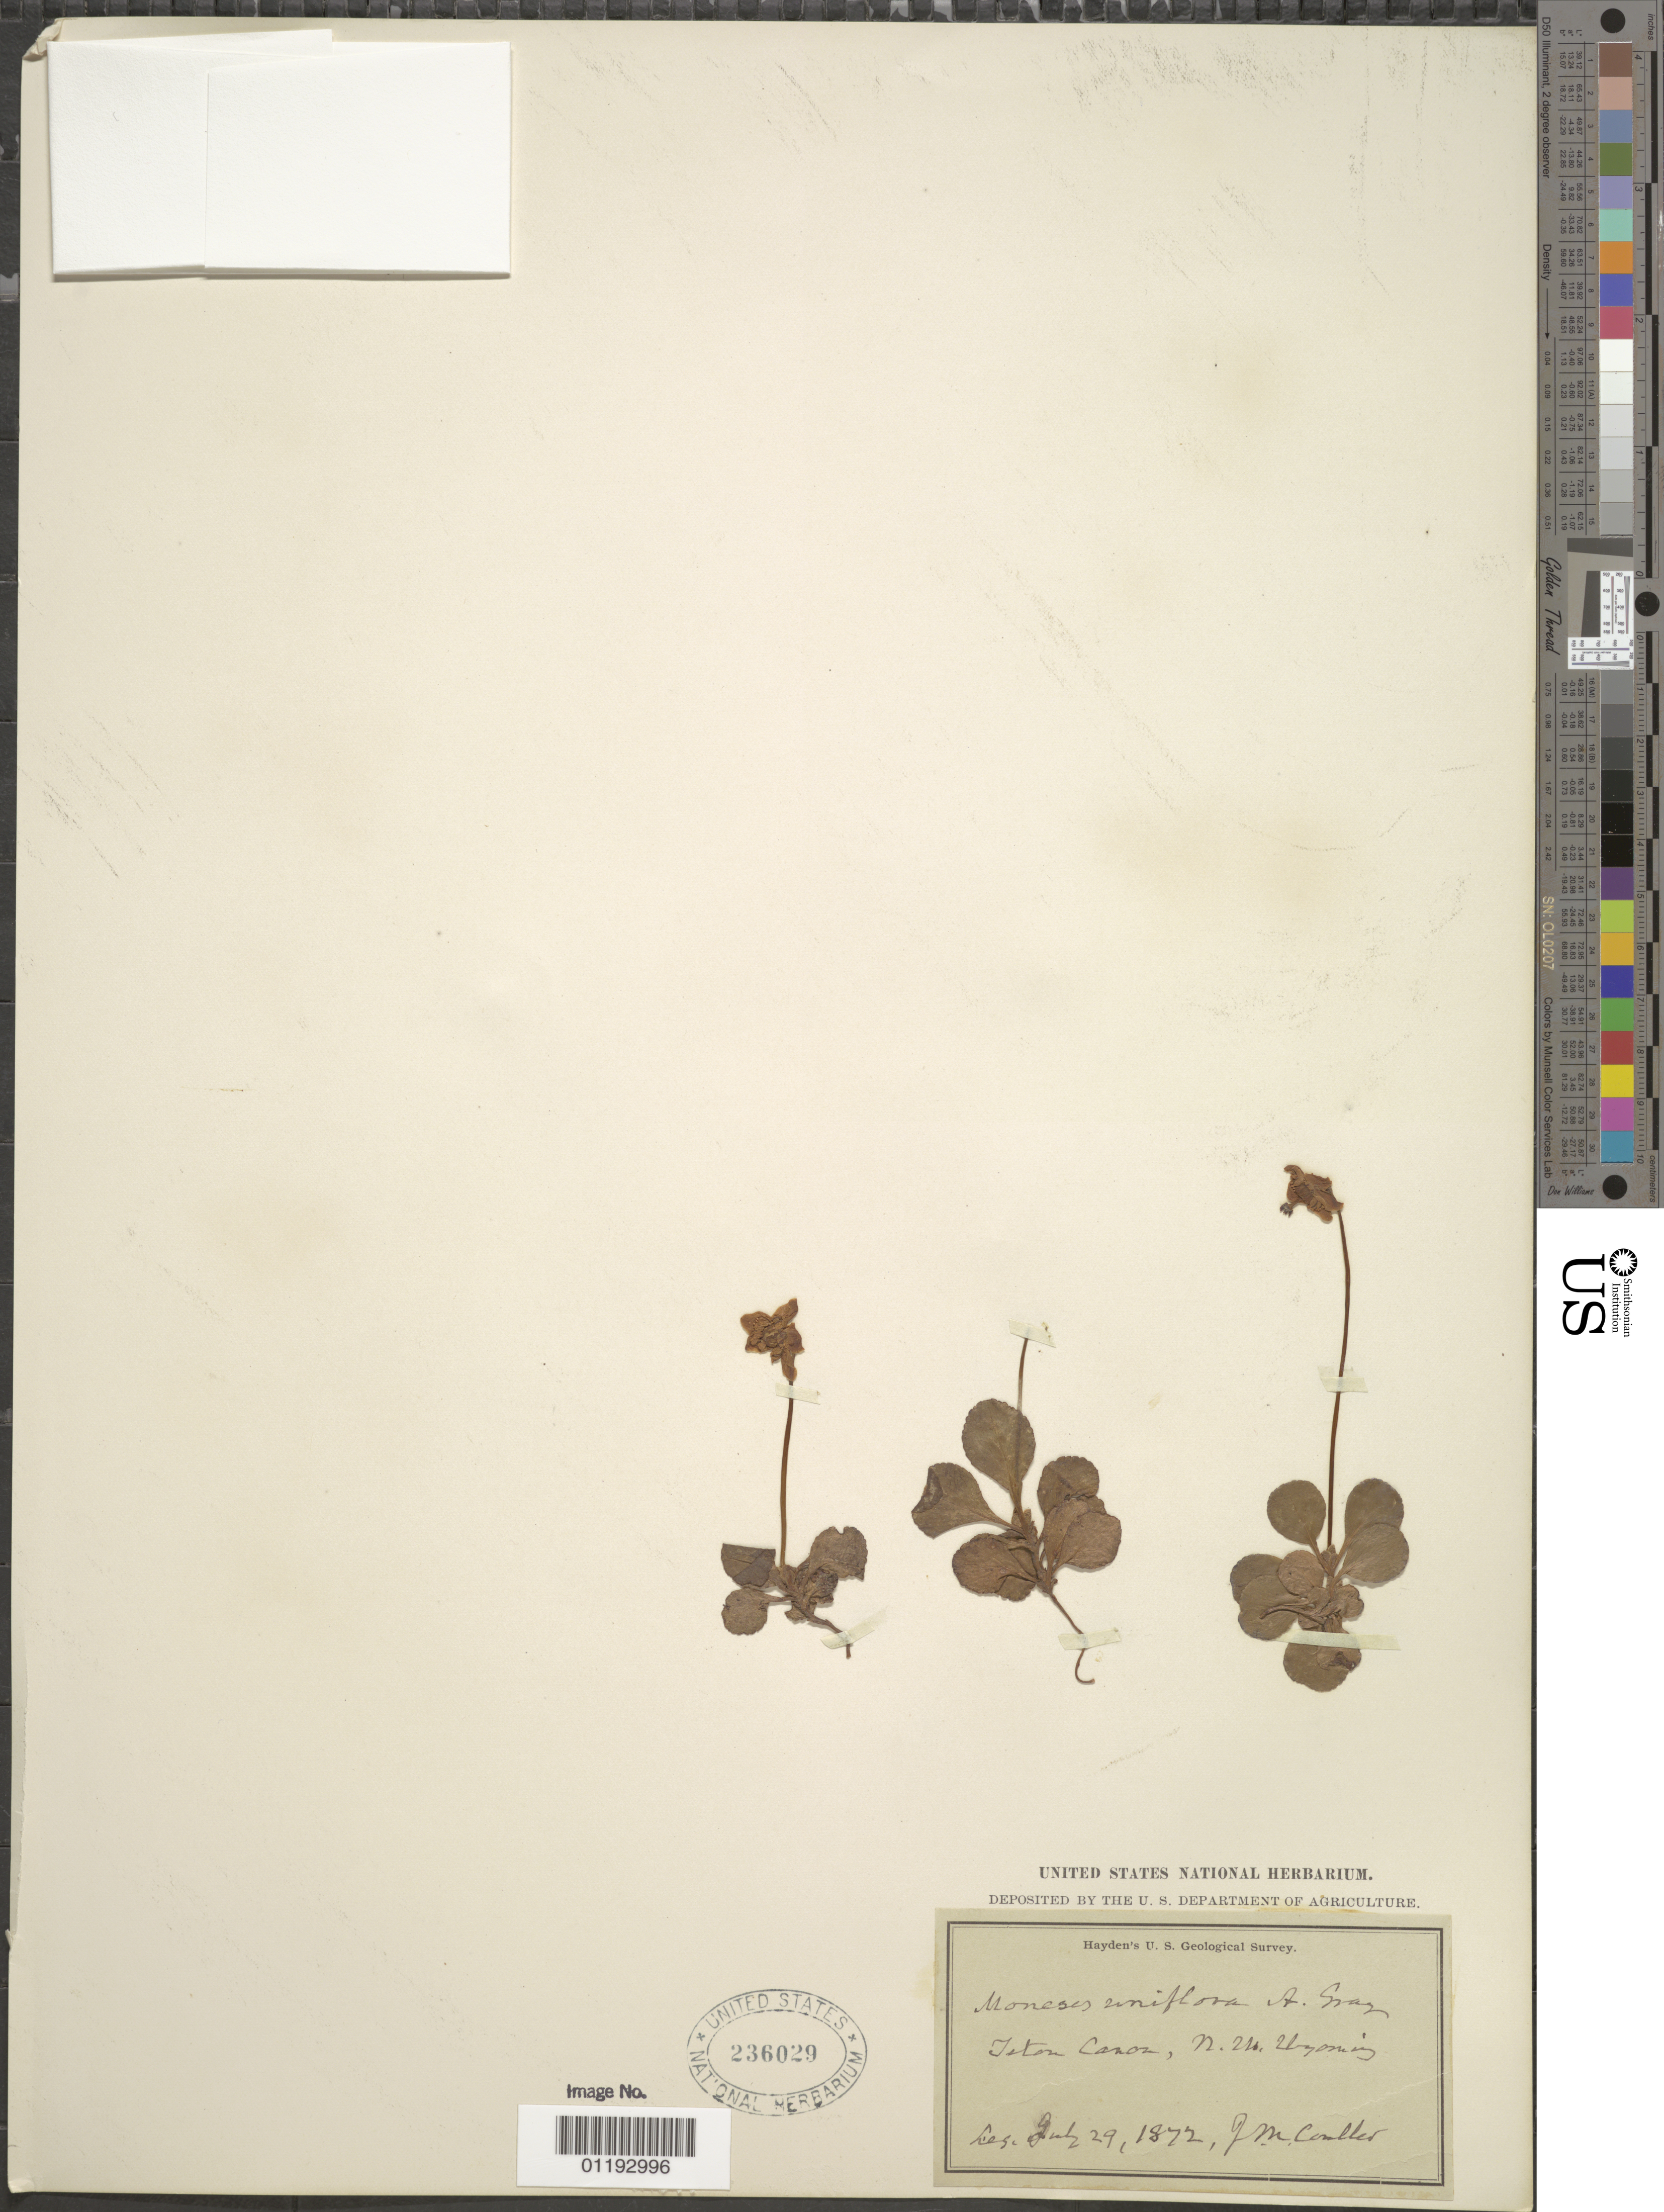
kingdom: Plantae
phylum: Tracheophyta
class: Magnoliopsida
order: Ericales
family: Ericaceae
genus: Moneses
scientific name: Moneses uniflora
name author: (L.) A. Gray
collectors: J. M. Coulter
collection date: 1872-07-29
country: United States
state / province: Wyoming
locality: Teton Canyon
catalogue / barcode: US 236029